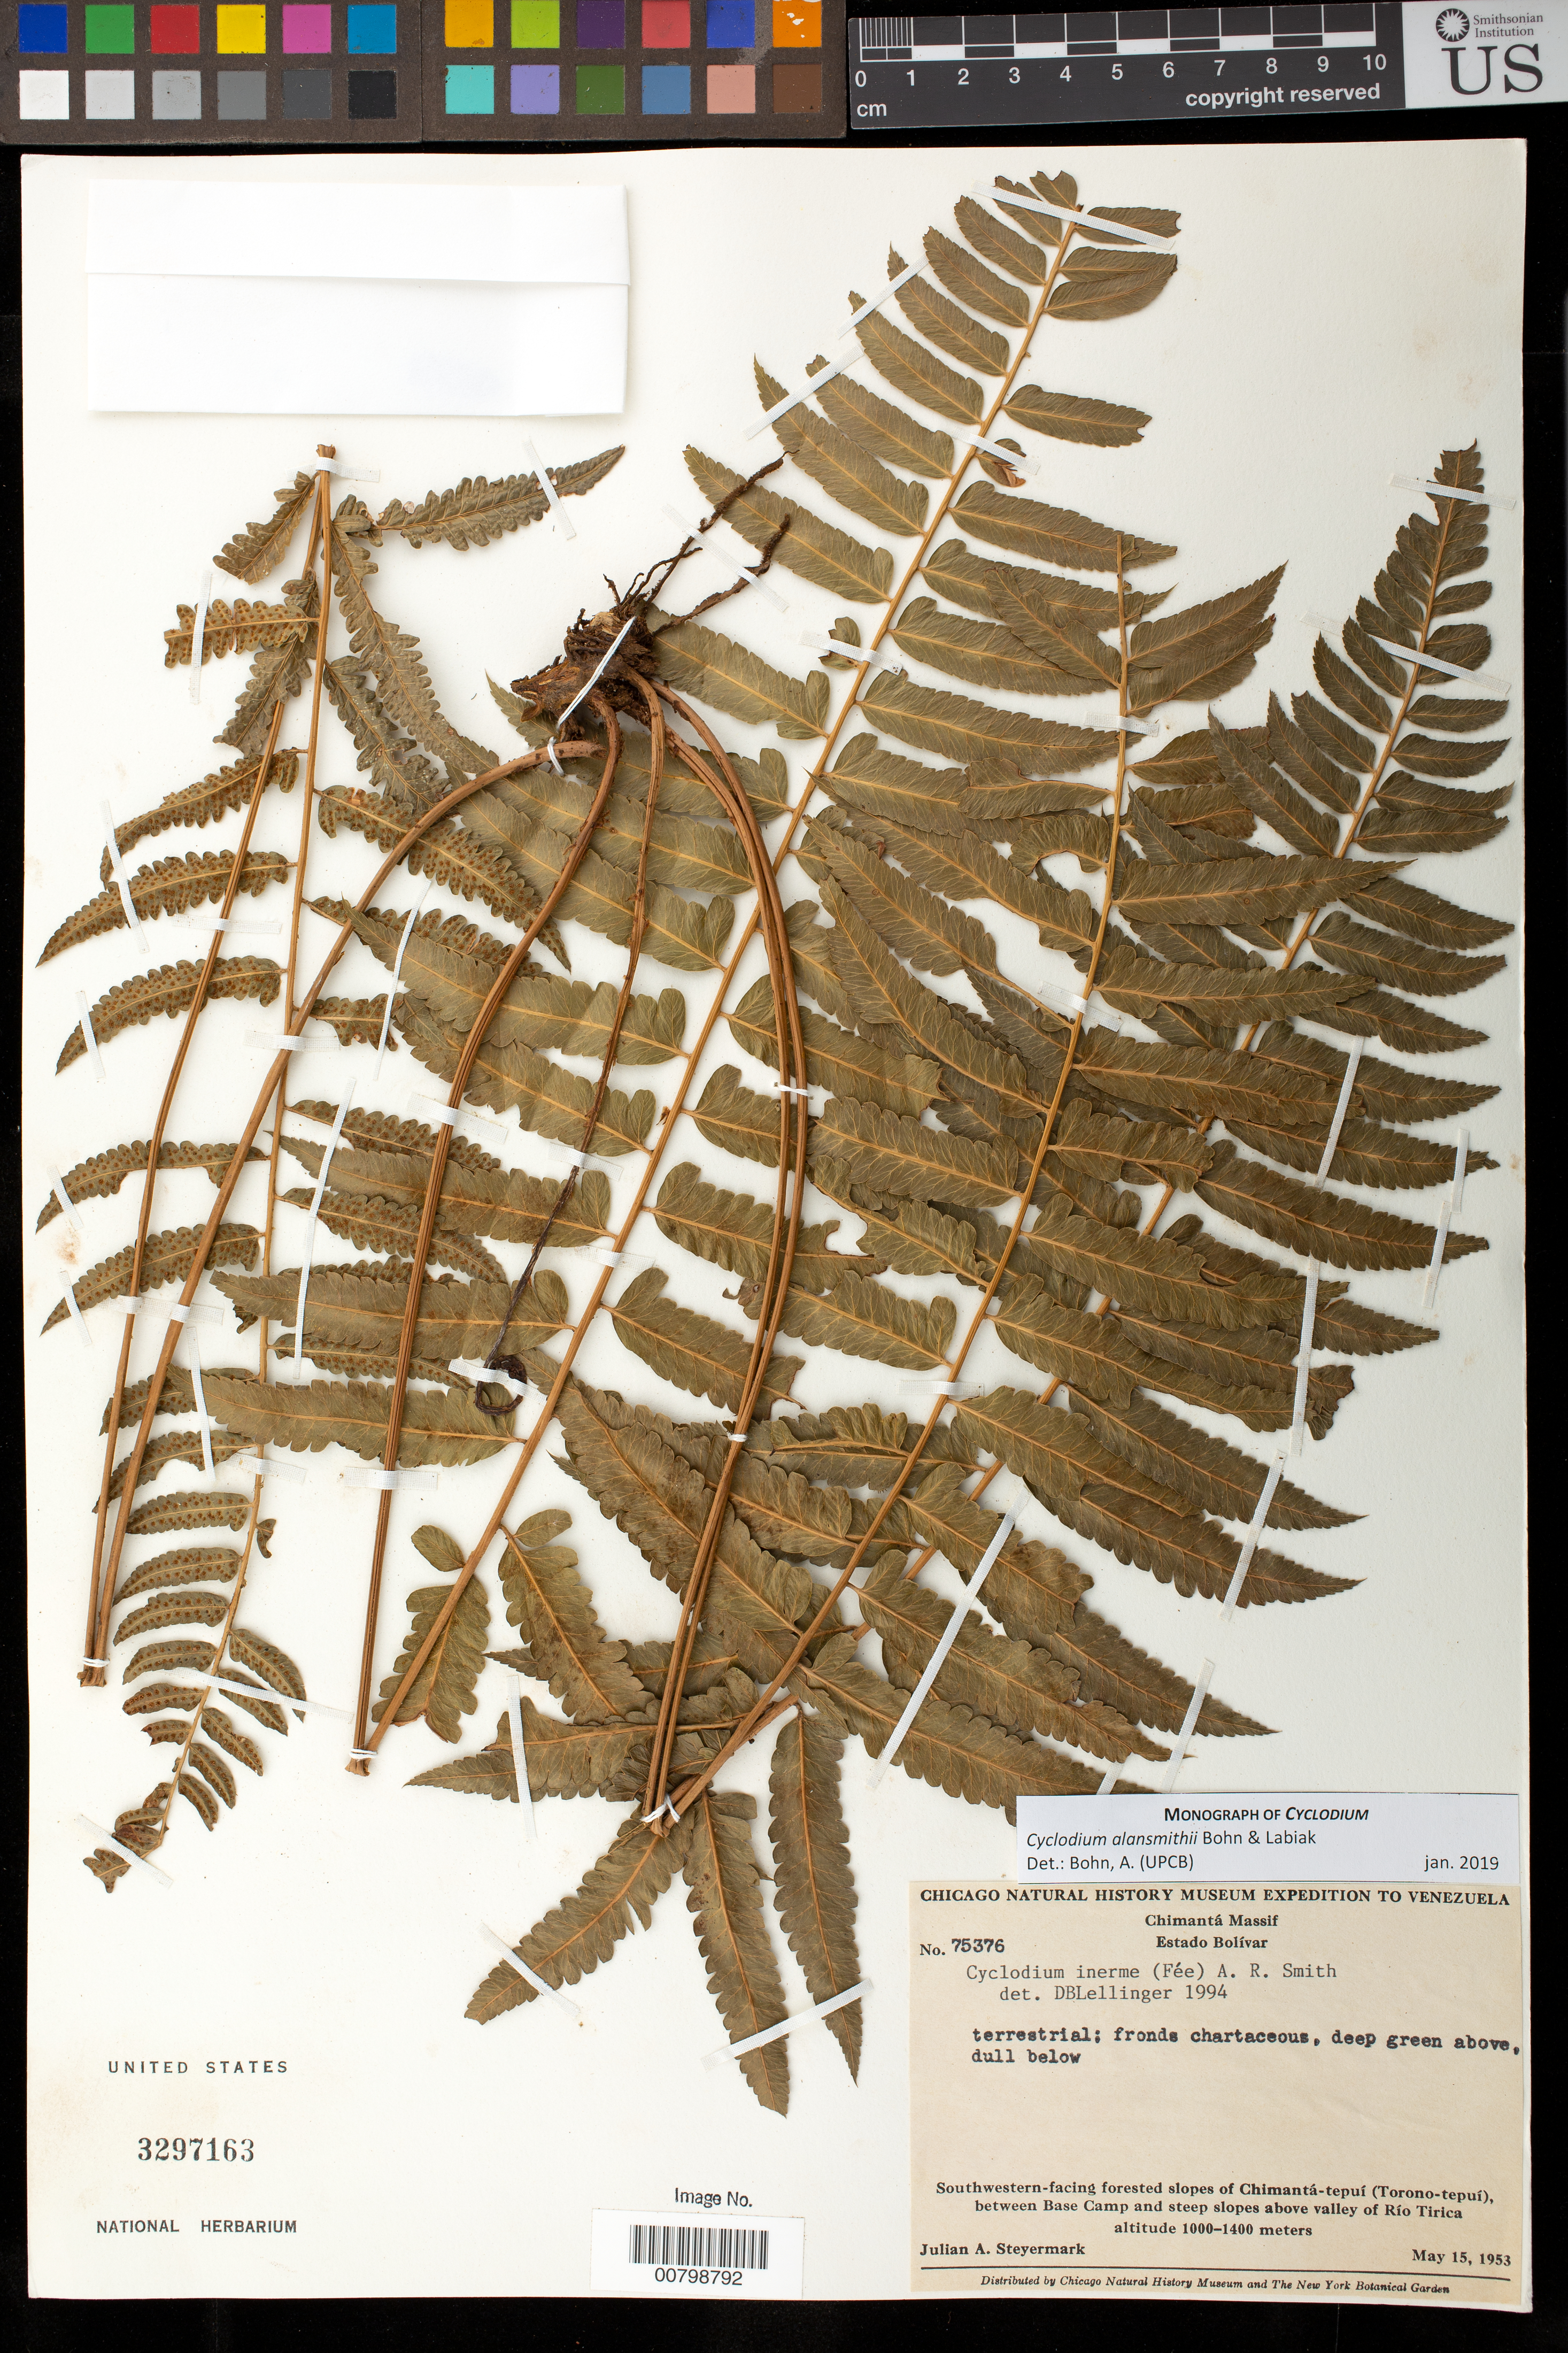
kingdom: Plantae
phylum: Tracheophyta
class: Polypodiopsida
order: Polypodiales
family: Dryopteridaceae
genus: Cyclodium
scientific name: Cyclodium alansmithii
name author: Bohn & Labiak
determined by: Bohn, Amabily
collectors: J. Steyermark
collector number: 75376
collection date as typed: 15-May-53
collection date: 1953-05-15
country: Venezuela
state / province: Bolívar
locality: Chimantá Massif, SW-facing forested slopes of Chimantá-tepuí (Torono-tepuí), between Base Cap and steep slopes above valley of Río Tirica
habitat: Forested slopes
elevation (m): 1000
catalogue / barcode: US 3297163